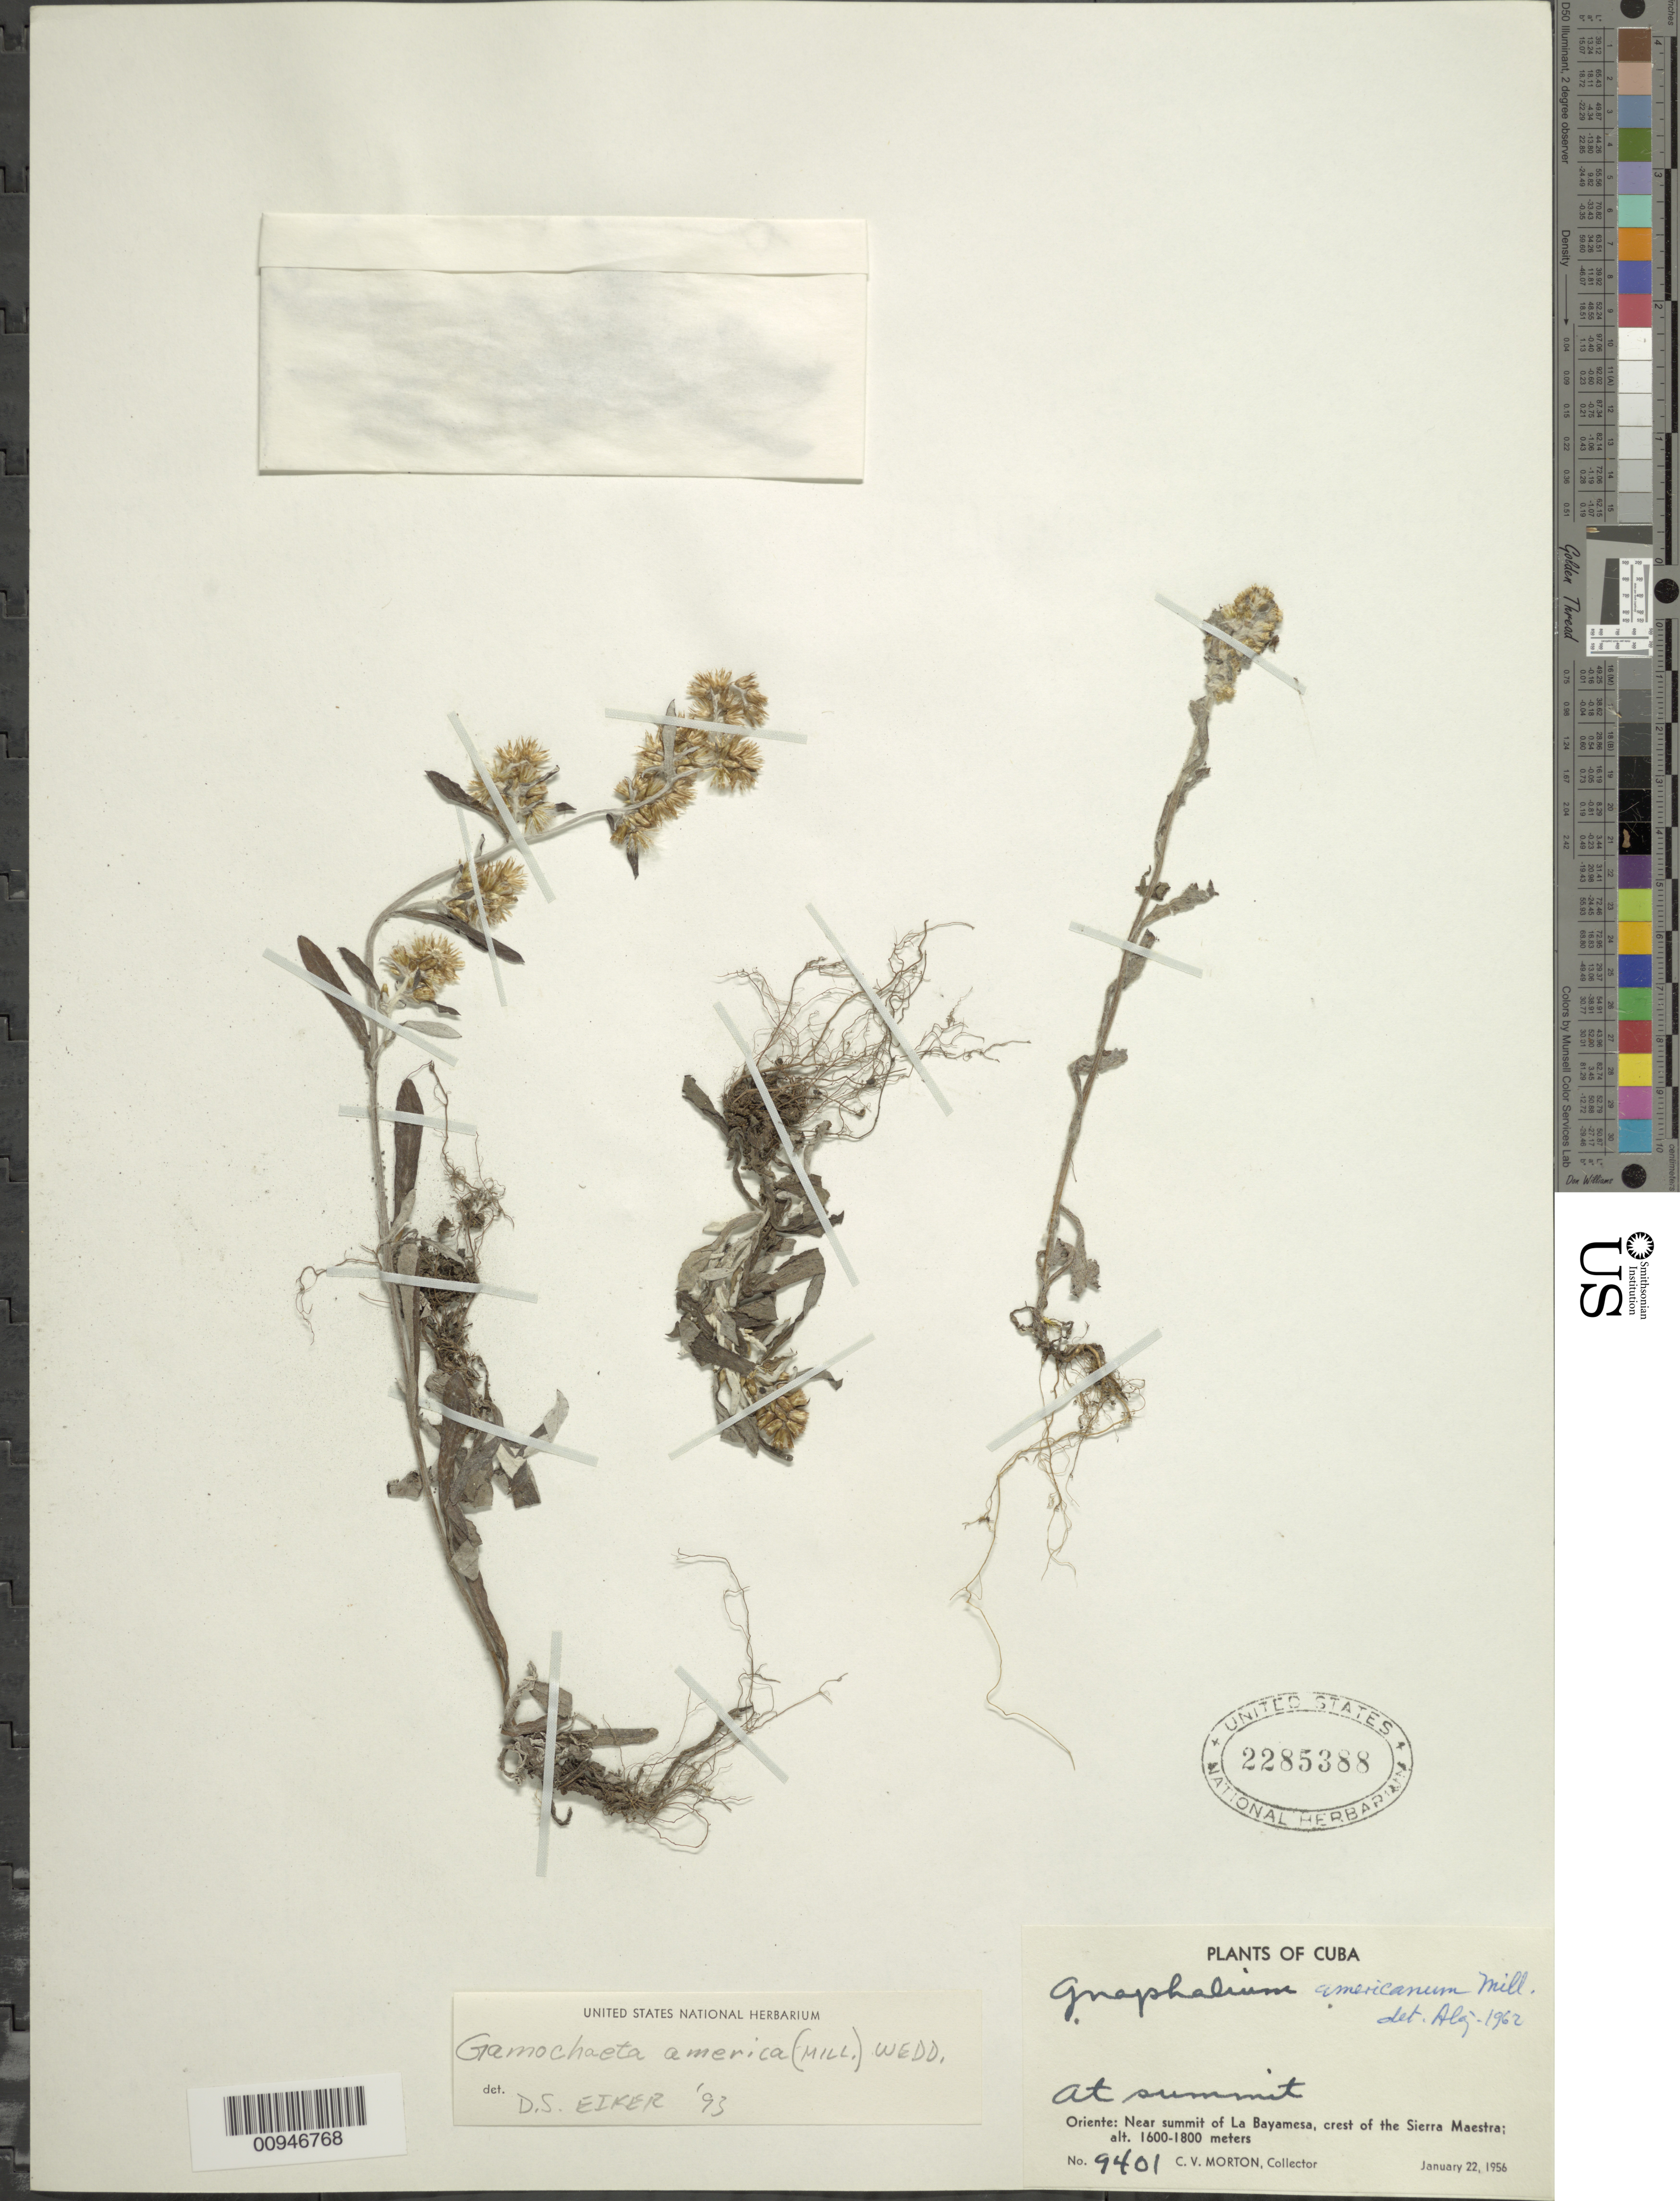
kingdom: Plantae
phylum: Tracheophyta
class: Magnoliopsida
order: Asterales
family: Asteraceae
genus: Gamochaeta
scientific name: Gamochaeta coarctata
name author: (Willd.) Kerguélen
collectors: C. V. Morton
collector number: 9401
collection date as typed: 22 Jan 1956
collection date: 1956-01-22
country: Cuba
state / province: Oriente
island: Cuba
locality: Near summit of La Bayamesa, crest of the Sierra Maestra, at summit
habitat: Mountain summit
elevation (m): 1600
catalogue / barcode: US 2285388